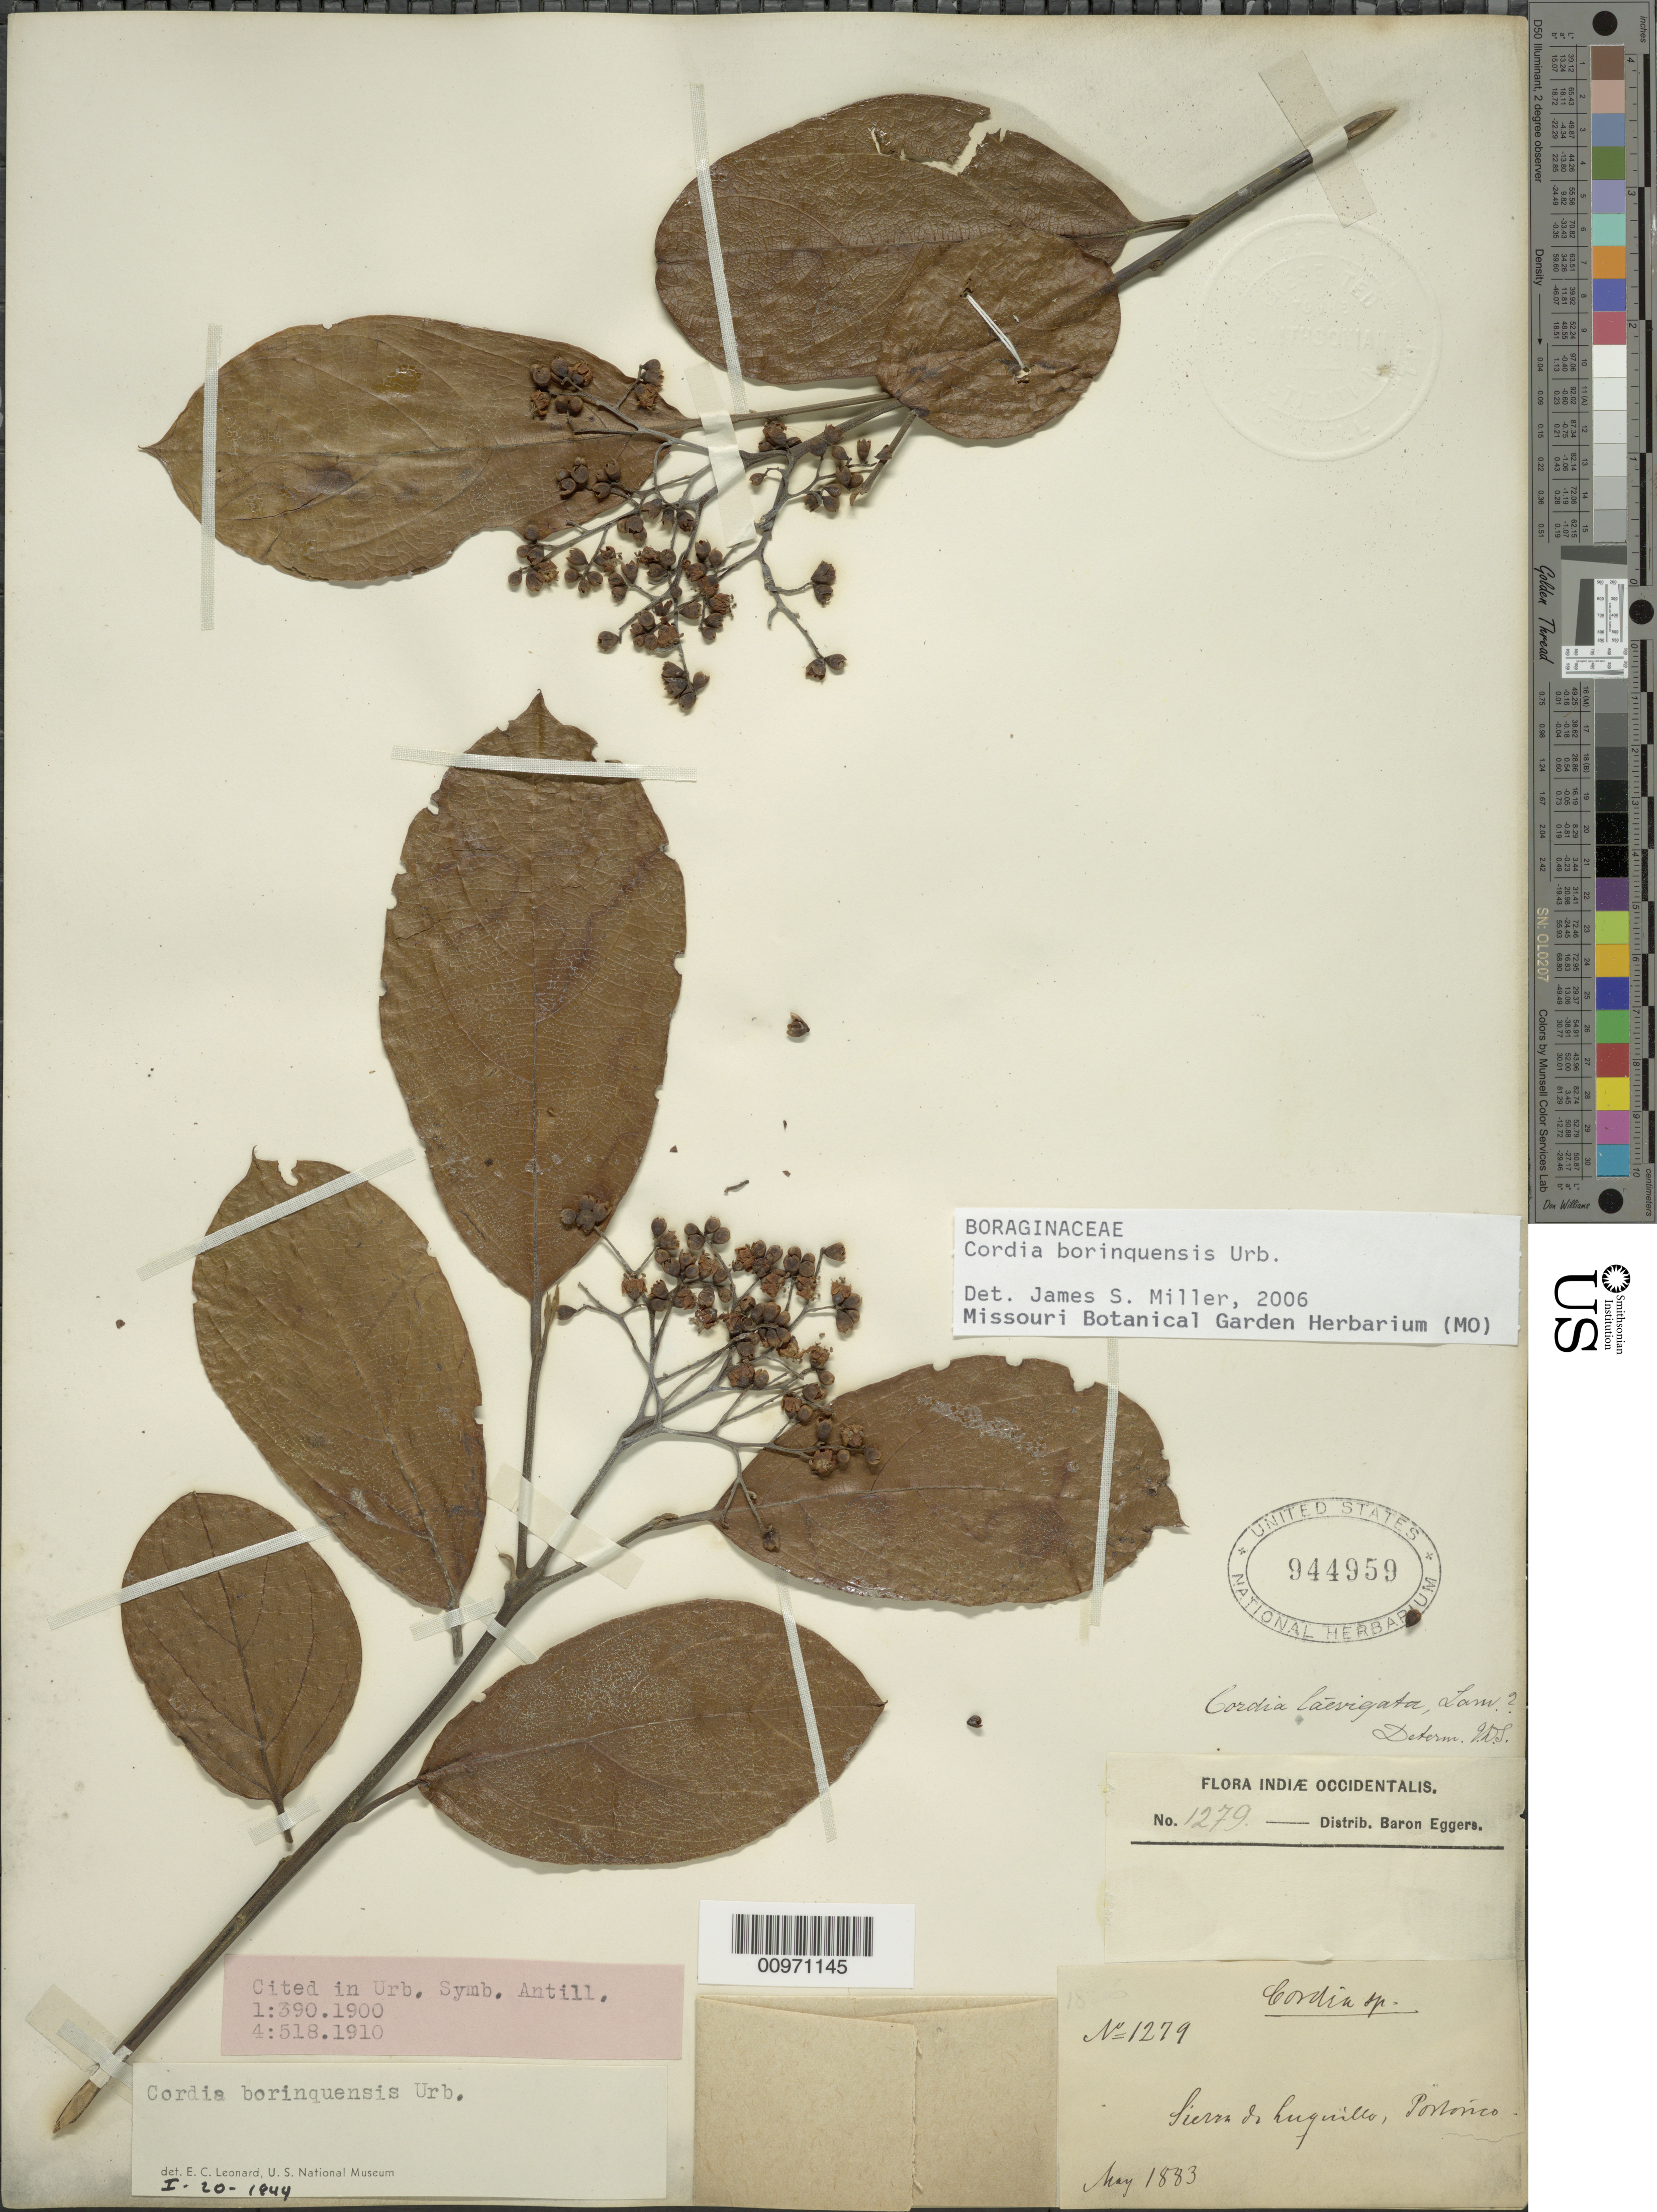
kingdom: Plantae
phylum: Tracheophyta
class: Magnoliopsida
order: Boraginales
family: Cordiaceae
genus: Cordia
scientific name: Cordia borinquensis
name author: Urb.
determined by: Miller, James S., (MO), Missouri Botanical Garden (UNITED STATES)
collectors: H. F. A. von Eggers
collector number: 1279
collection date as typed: May 1883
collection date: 1883-05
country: Puerto Rico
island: Puerto Rico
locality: Sierra de Luquillo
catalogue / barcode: US 944959